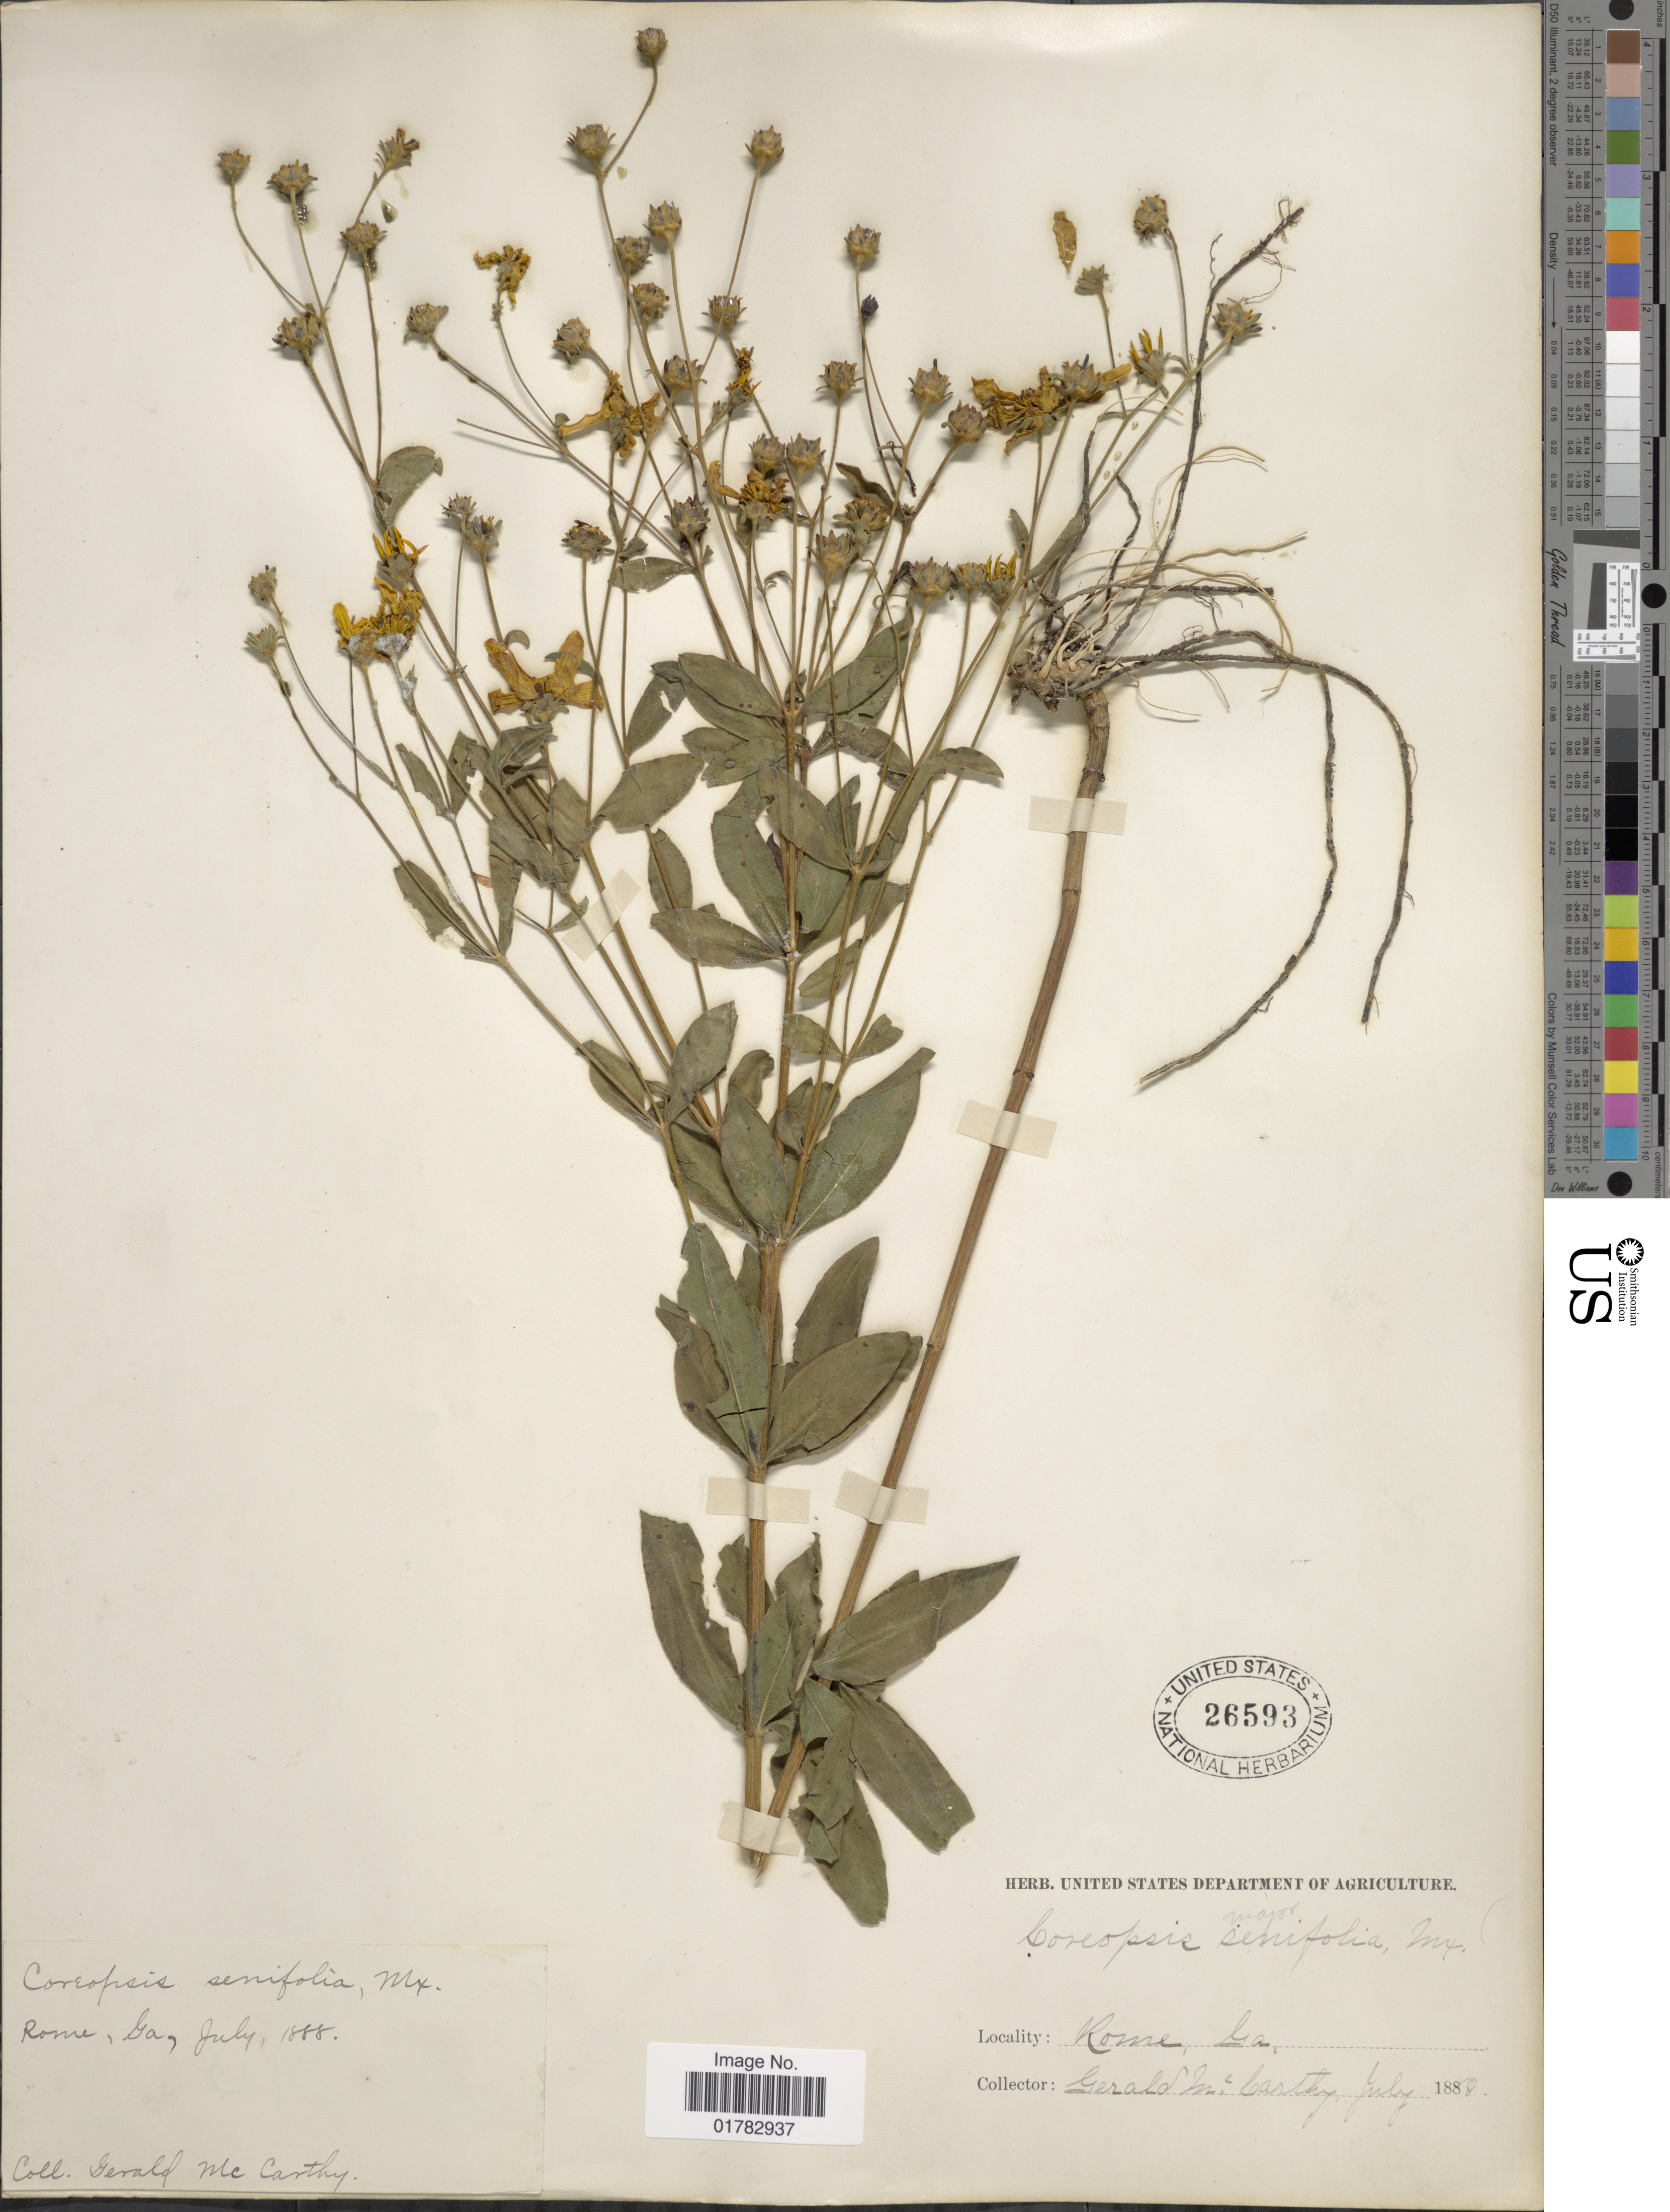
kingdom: Plantae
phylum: Tracheophyta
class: Magnoliopsida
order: Asterales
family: Asteraceae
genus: Coreopsis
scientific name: Coreopsis major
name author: Walter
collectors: G. McCarthy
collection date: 1888-07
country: United States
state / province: Georgia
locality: Rome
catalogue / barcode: US 26593